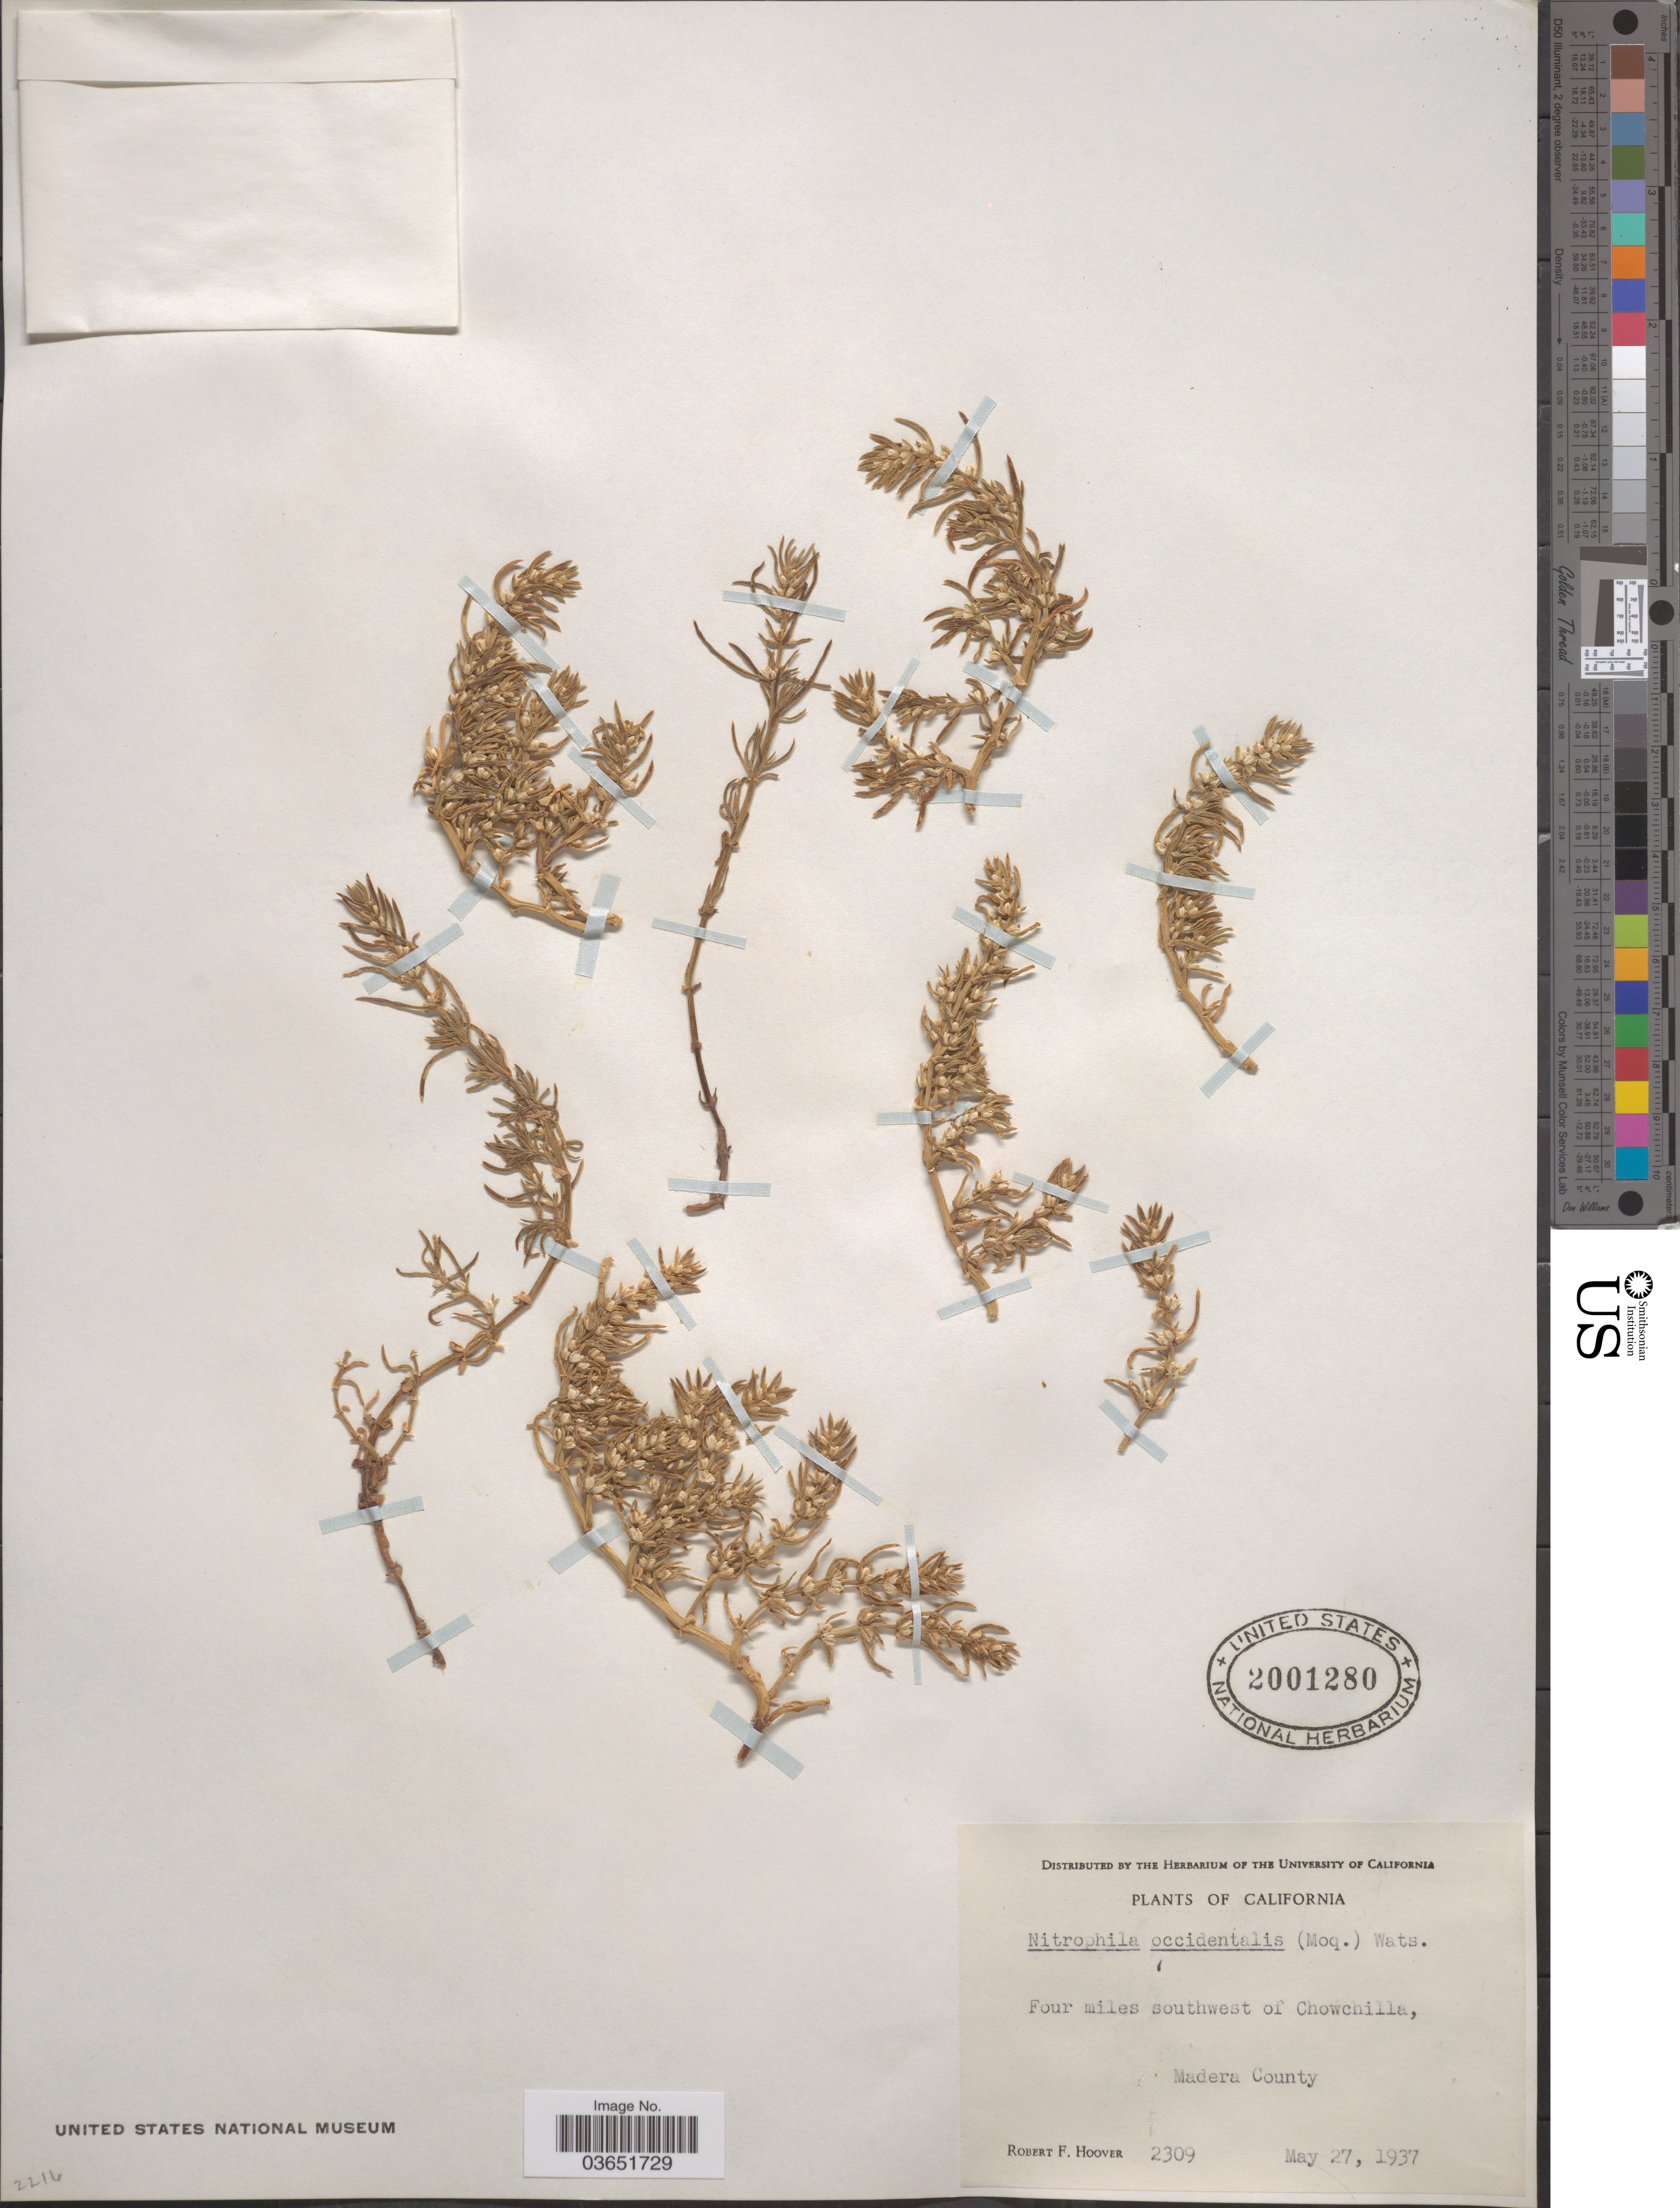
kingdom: Plantae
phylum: Tracheophyta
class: Magnoliopsida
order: Caryophyllales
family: Amaranthaceae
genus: Nitrophila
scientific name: Nitrophila occidentalis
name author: (Moq.) S. Watson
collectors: R. F. Hoover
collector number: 2309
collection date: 1937-05-27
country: United States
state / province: California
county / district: Madera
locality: Four miles southwest of Chowchilla, Madera County.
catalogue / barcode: US 2001280